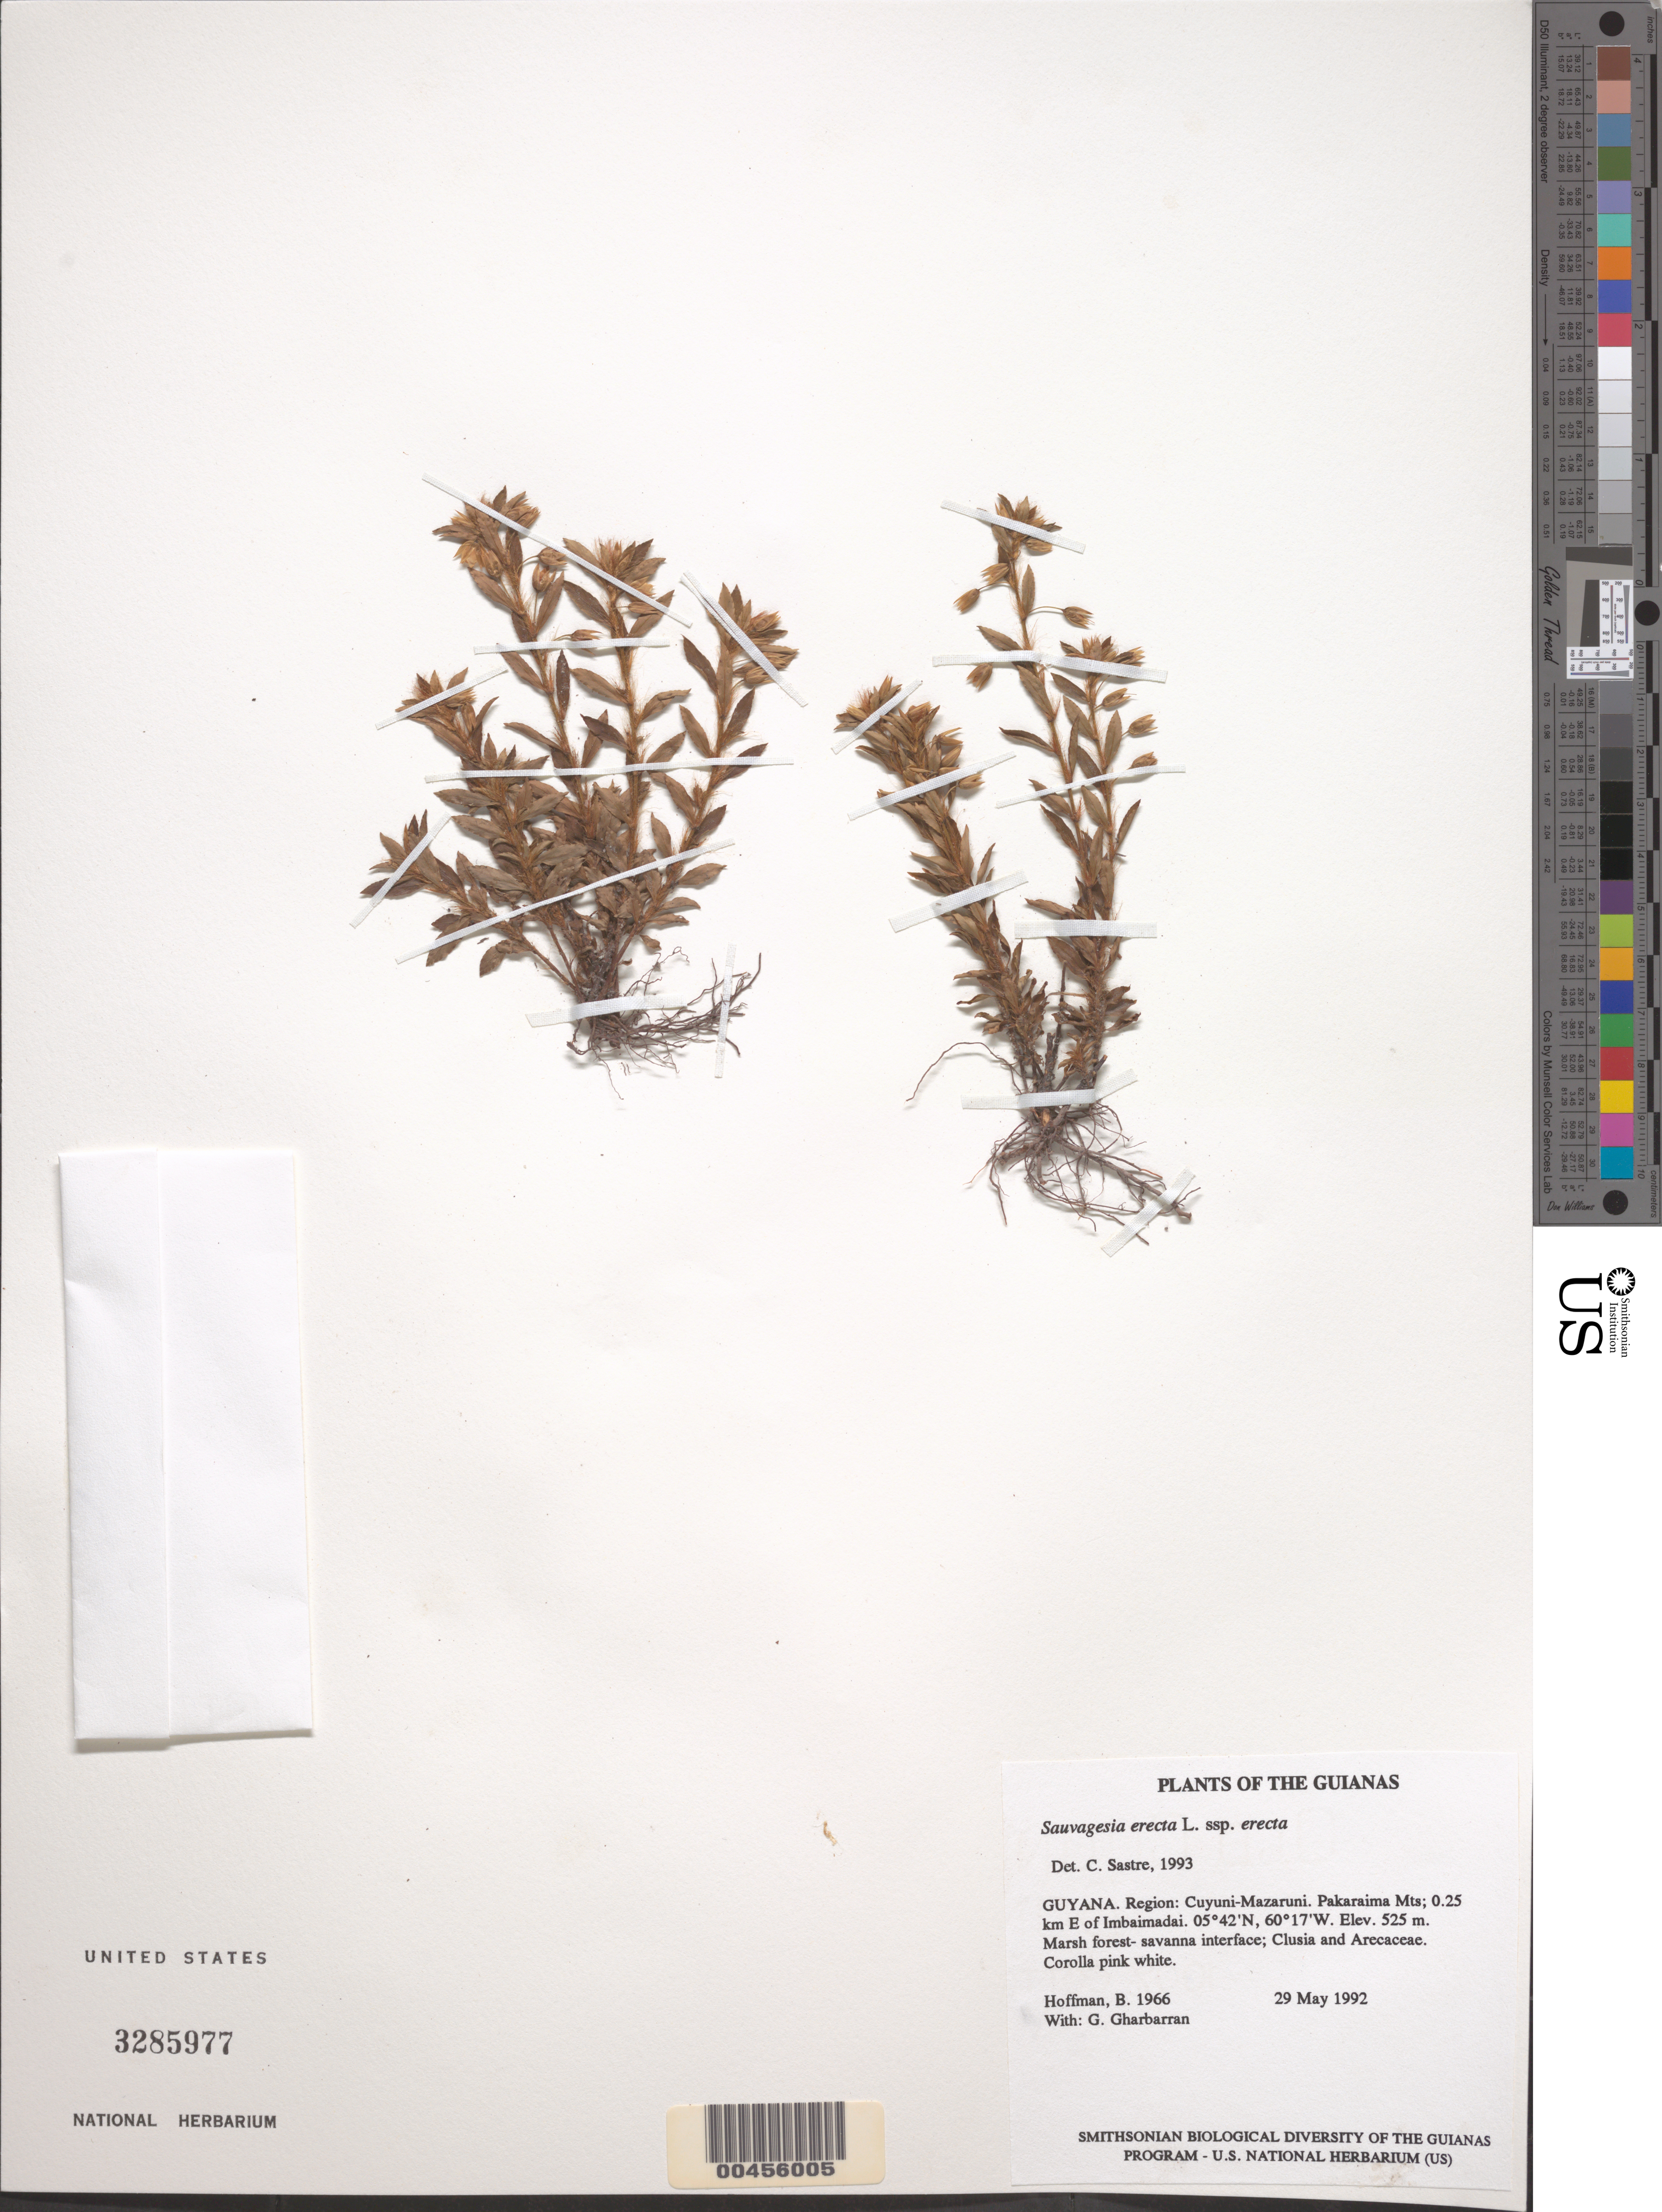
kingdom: Plantae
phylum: Tracheophyta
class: Magnoliopsida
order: Malpighiales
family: Ochnaceae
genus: Sauvagesia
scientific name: Sauvagesia erecta subsp. erecta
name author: L.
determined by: Sastre, C. H. L.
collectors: B. Hoffman & G. Gharbarran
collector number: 1966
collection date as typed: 29 May 1992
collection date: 1992-05-29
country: Guyana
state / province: Cuyuni-Mazaruni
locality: Pakaraima Mts; 0.25 km E of Imbaimadai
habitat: Marsh forest- savanna interface; Clusia and Arecaceae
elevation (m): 525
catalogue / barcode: US 3285977